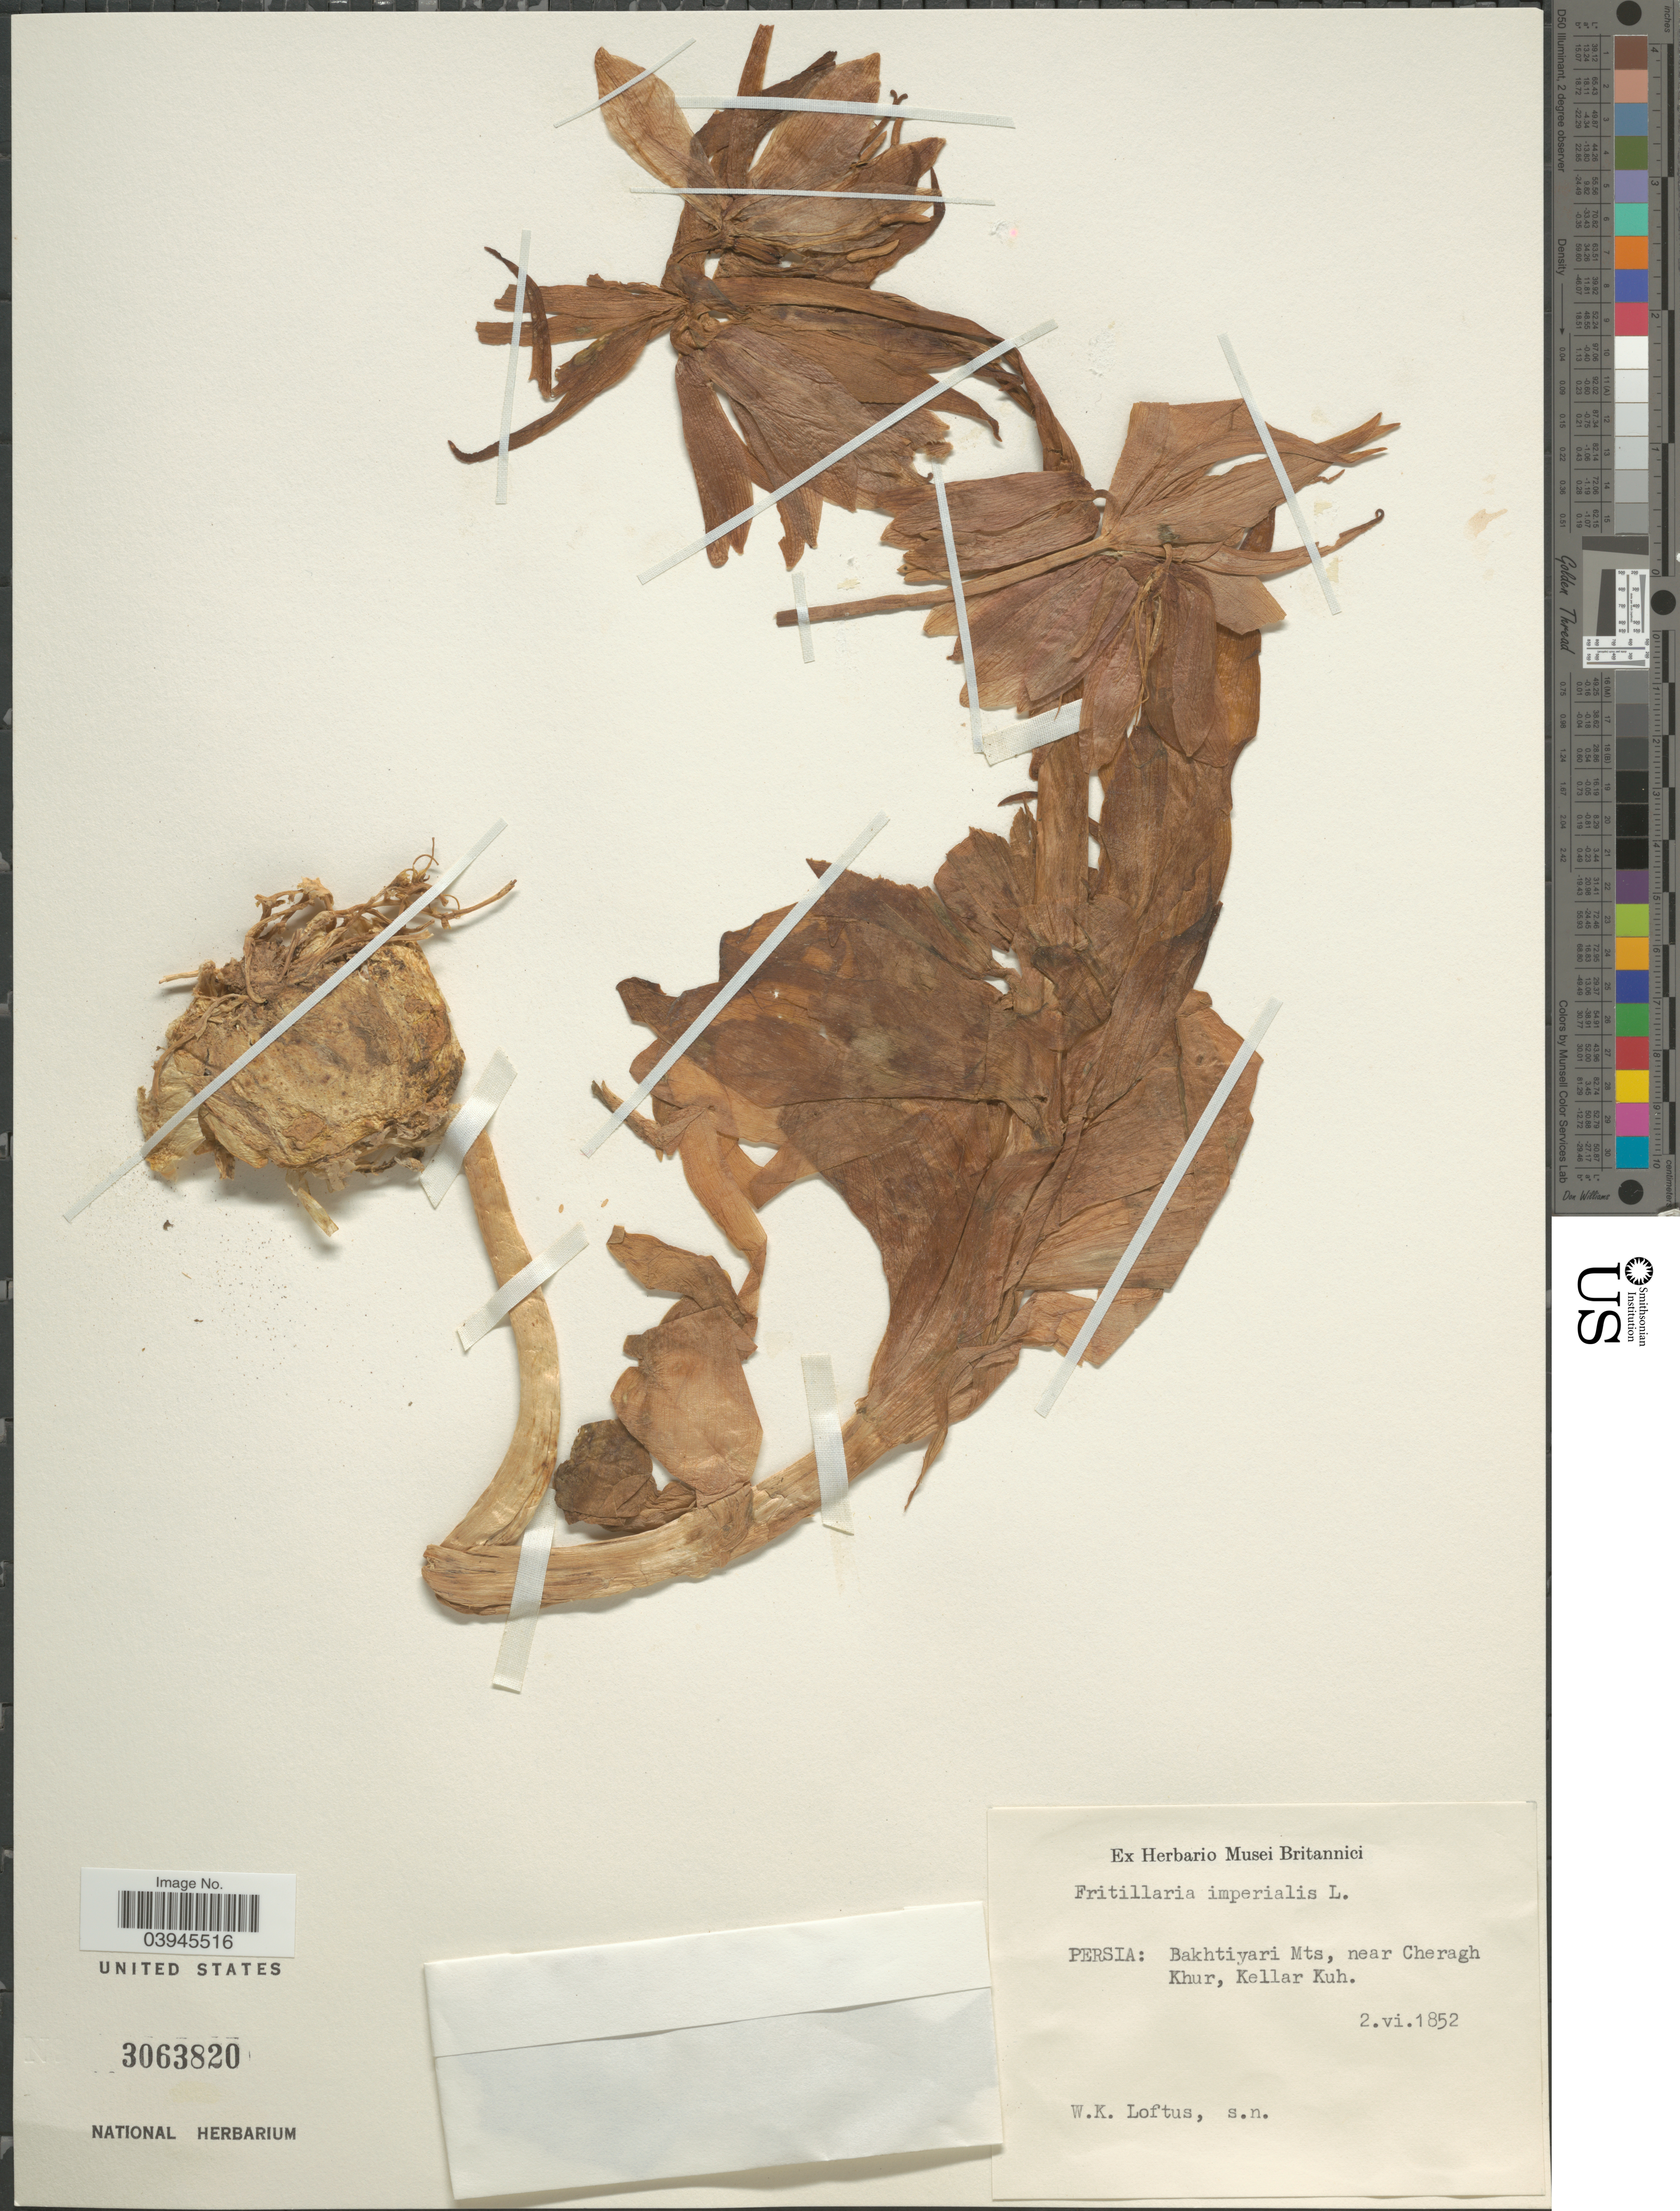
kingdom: Plantae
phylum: Tracheophyta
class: Liliopsida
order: Liliales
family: Liliaceae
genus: Fritillaria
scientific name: Fritillaria imperialis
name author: L.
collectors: W. Loftus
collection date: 1852-06-02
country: Iran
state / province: Chahar Mahaal and Bakhtiari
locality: Persia: Bakhtiyari Mts, near Cheragh Khur, Kellar Kuh.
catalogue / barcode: US 3063820